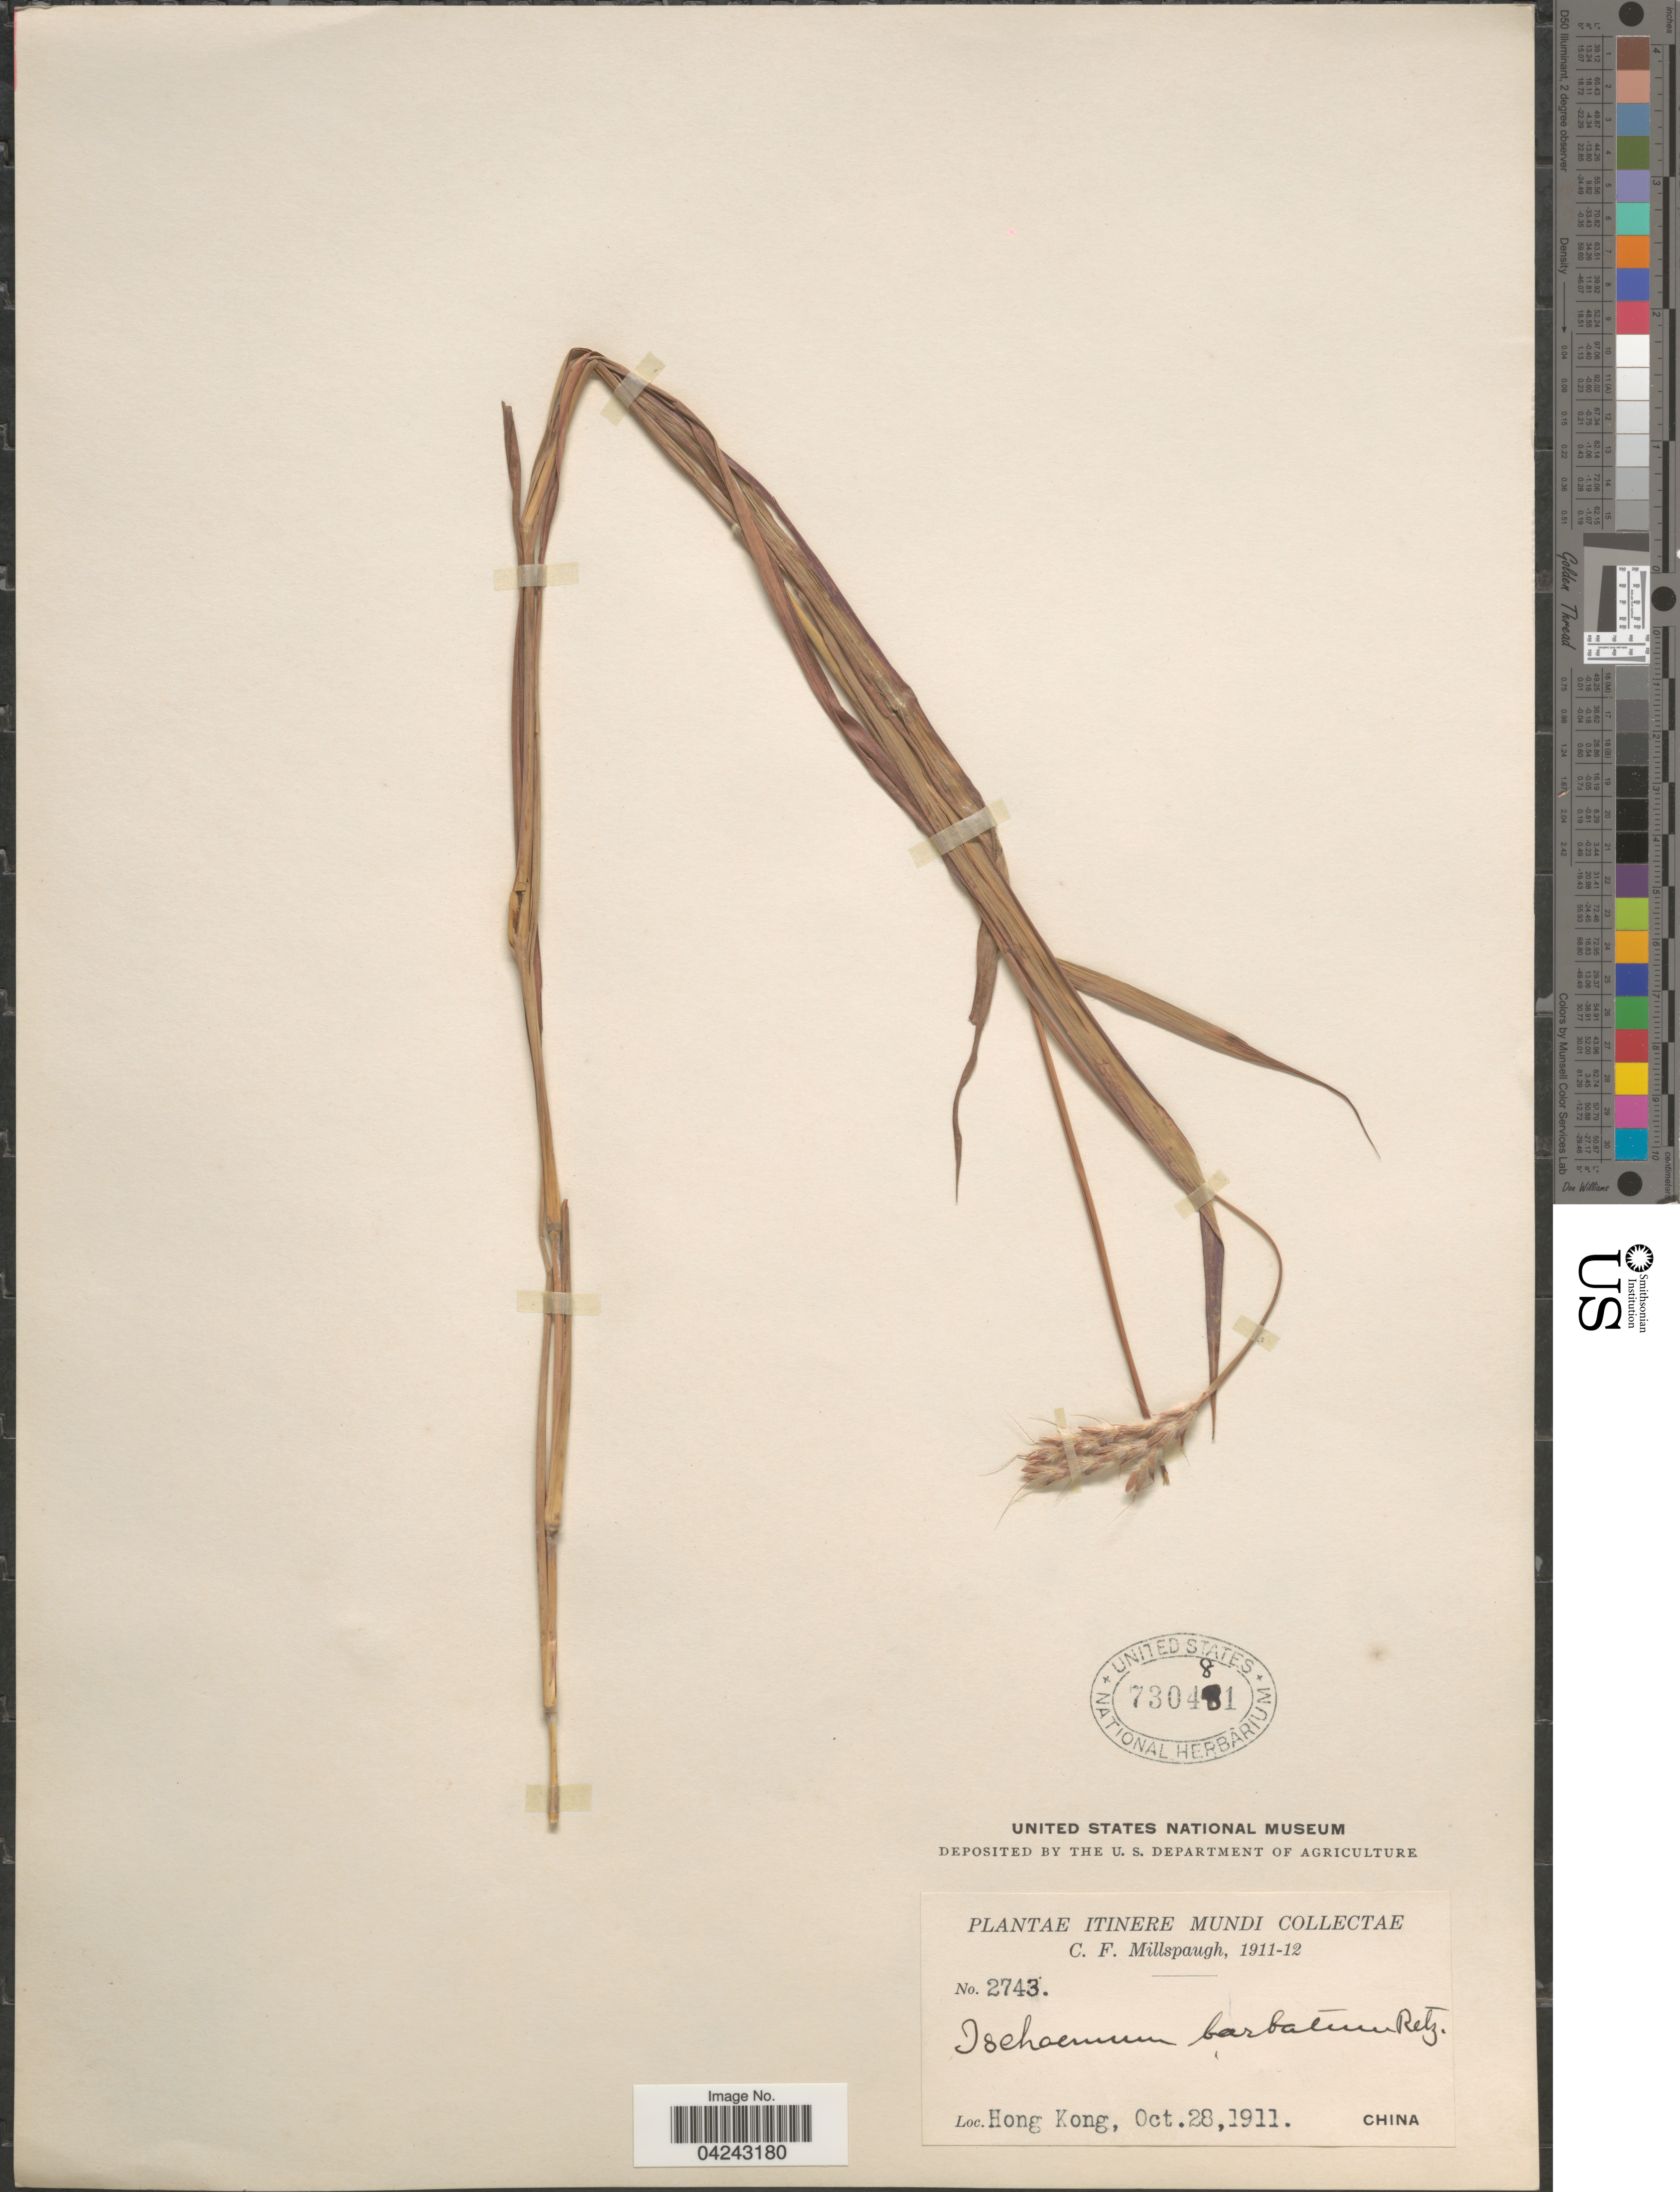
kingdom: Plantae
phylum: Tracheophyta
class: Liliopsida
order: Poales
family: Poaceae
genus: Ischaemum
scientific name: Ischaemum barbatum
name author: Blume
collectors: C. F. Millspaugh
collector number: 2743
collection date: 1911-10-28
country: China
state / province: Hong Kong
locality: Itinere Mundi Collectae.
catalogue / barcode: US 730481